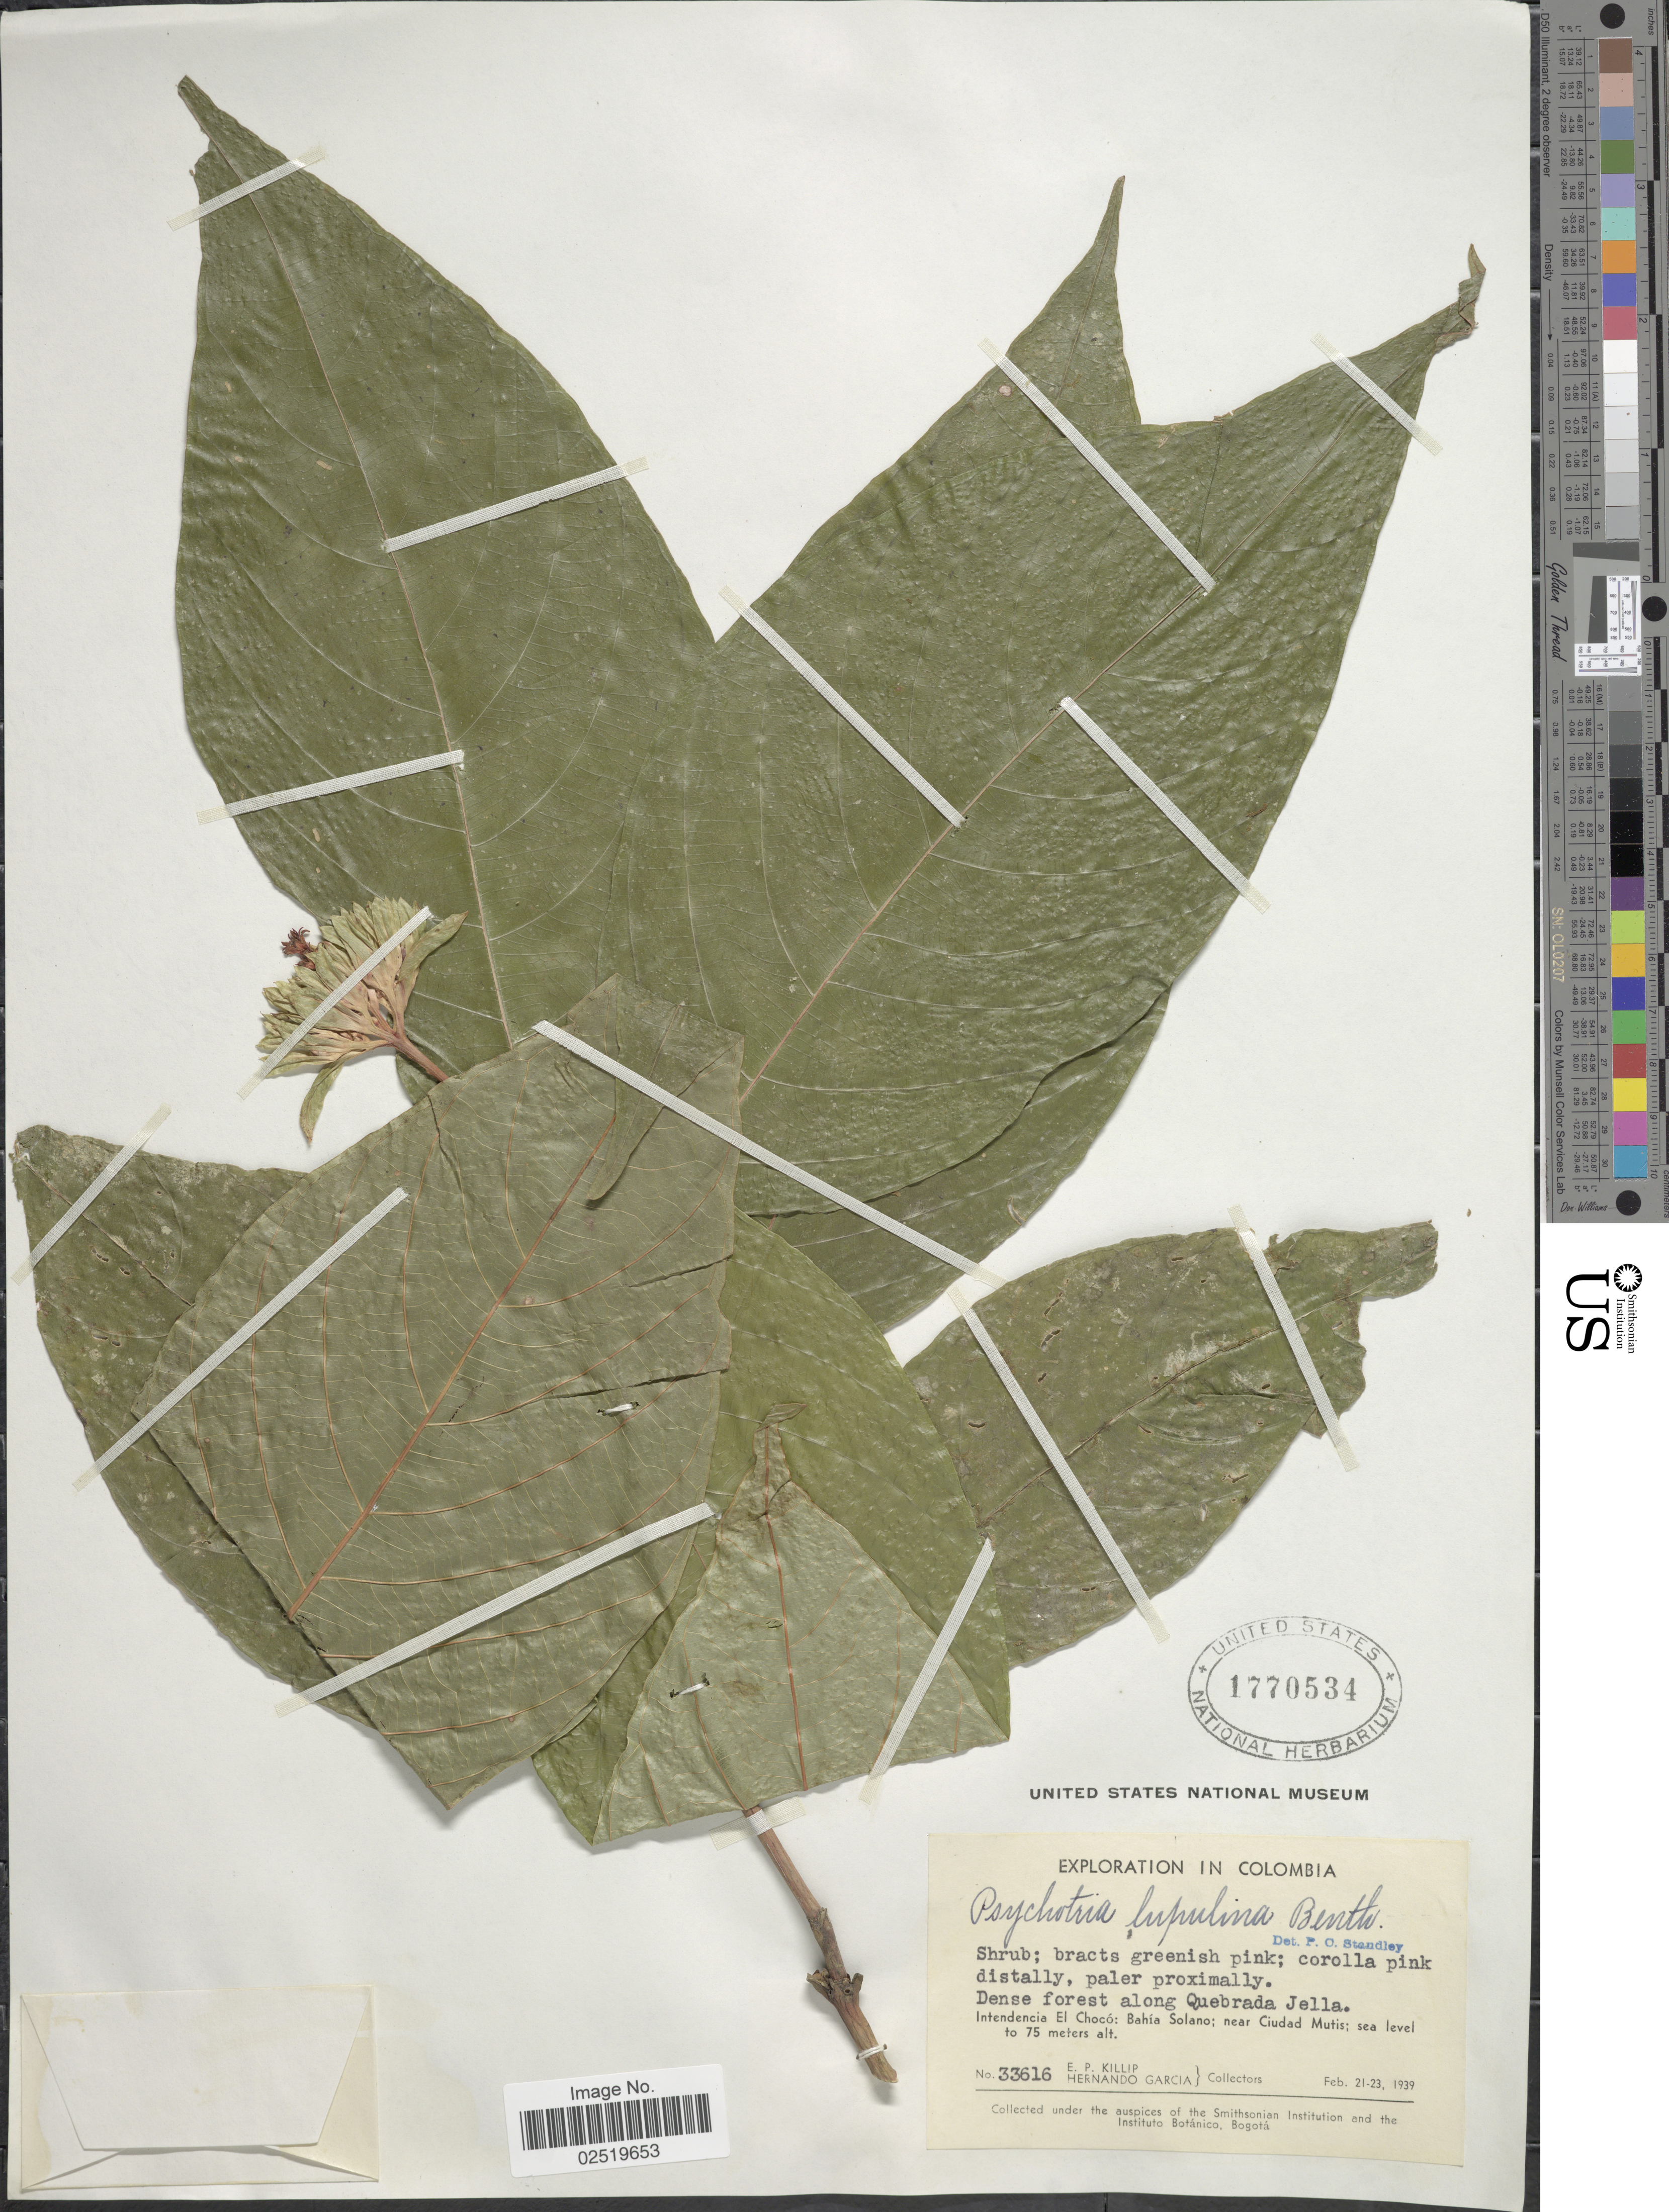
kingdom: Plantae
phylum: Tracheophyta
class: Magnoliopsida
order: Gentianales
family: Rubiaceae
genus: Psychotria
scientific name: Psychotria lupulina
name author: Benth.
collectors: E. P. Killip & H. Garcia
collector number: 33616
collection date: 1939-02-21/1939-02-23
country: Colombia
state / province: Chocó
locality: along Quebrada Jella, Intendencia El Choco: Bahia Solano; near ciudad Mutis.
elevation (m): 0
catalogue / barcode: US 1770534